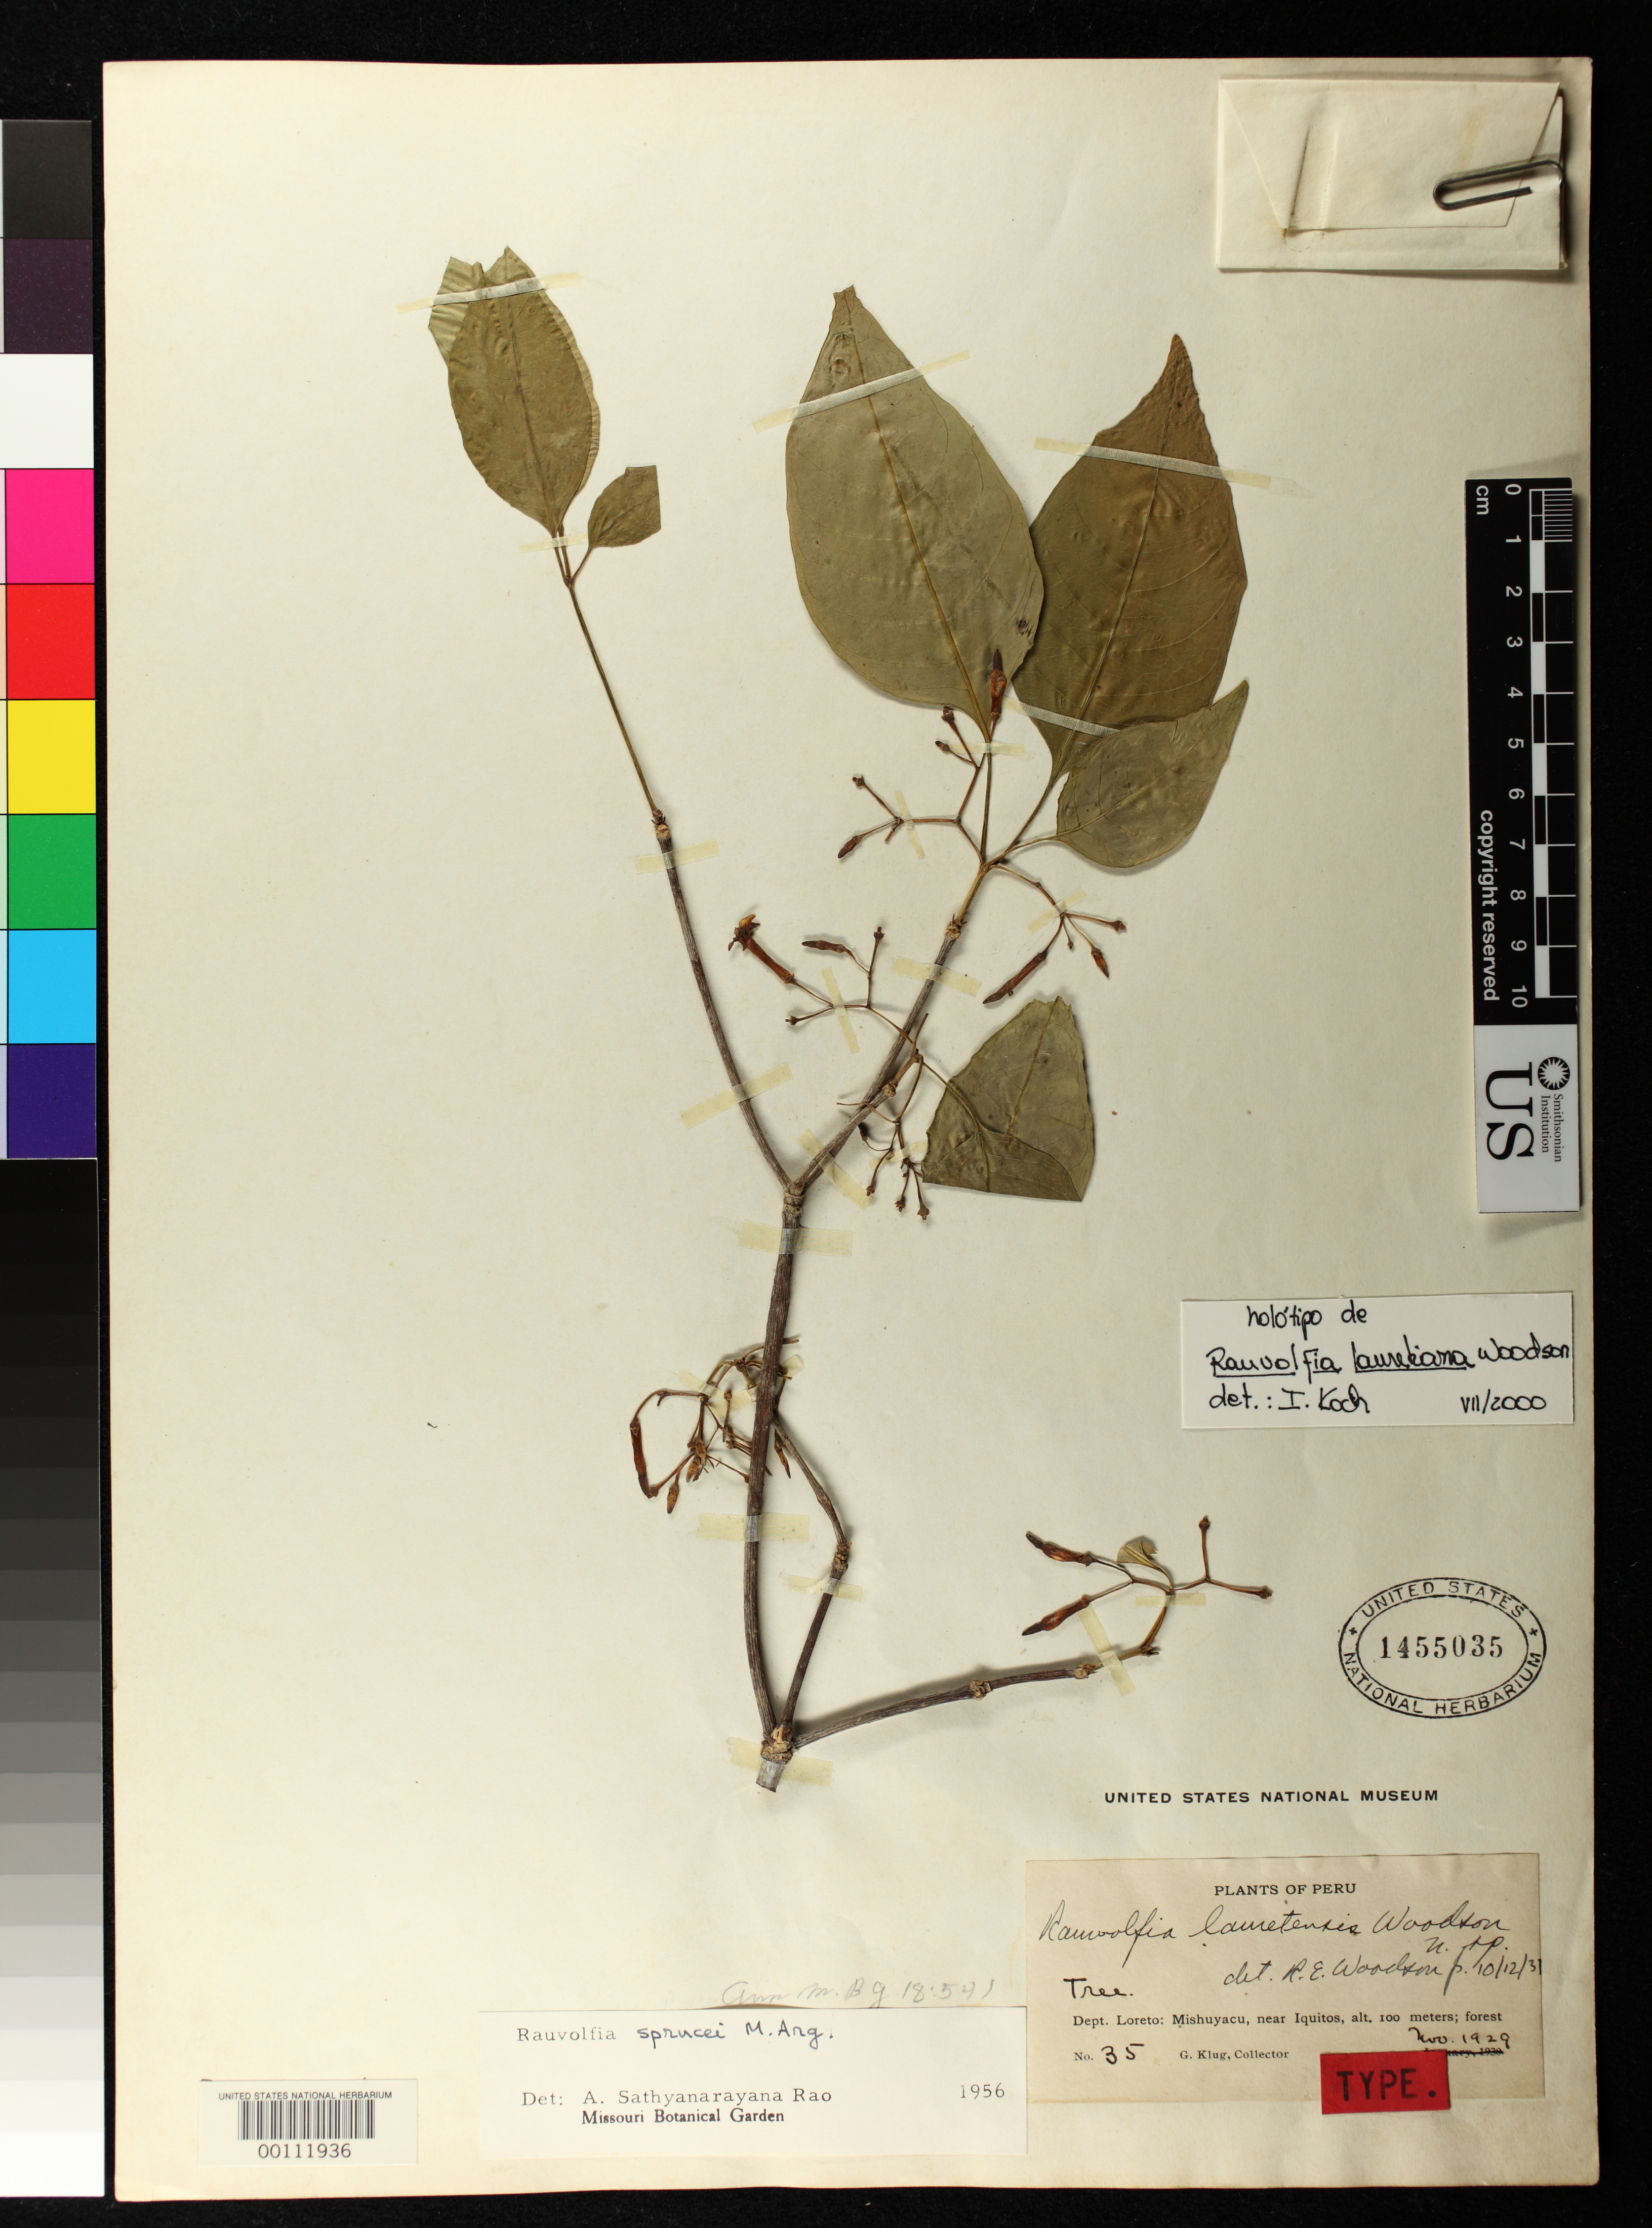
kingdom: Plantae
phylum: Tracheophyta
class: Magnoliopsida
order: Gentianales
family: Apocynaceae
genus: Rauvolfia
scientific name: Rauvolfia lauretiana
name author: Woodson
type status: Holotype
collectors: G. Klug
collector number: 35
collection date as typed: Nov 1929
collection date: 1929-11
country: Peru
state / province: Loreto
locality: Mishuyacu, near Iquitos.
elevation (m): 100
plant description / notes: Name published as "Rauwolfia lauretiana". Specific epithet "corrected" to "laurentiana" in Tropicos (Jan. 2013) but "lauretiana" is the spelling used consistently in the protologue and volume index ("lauretensis" as annotated on specimen).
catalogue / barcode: US 1455035